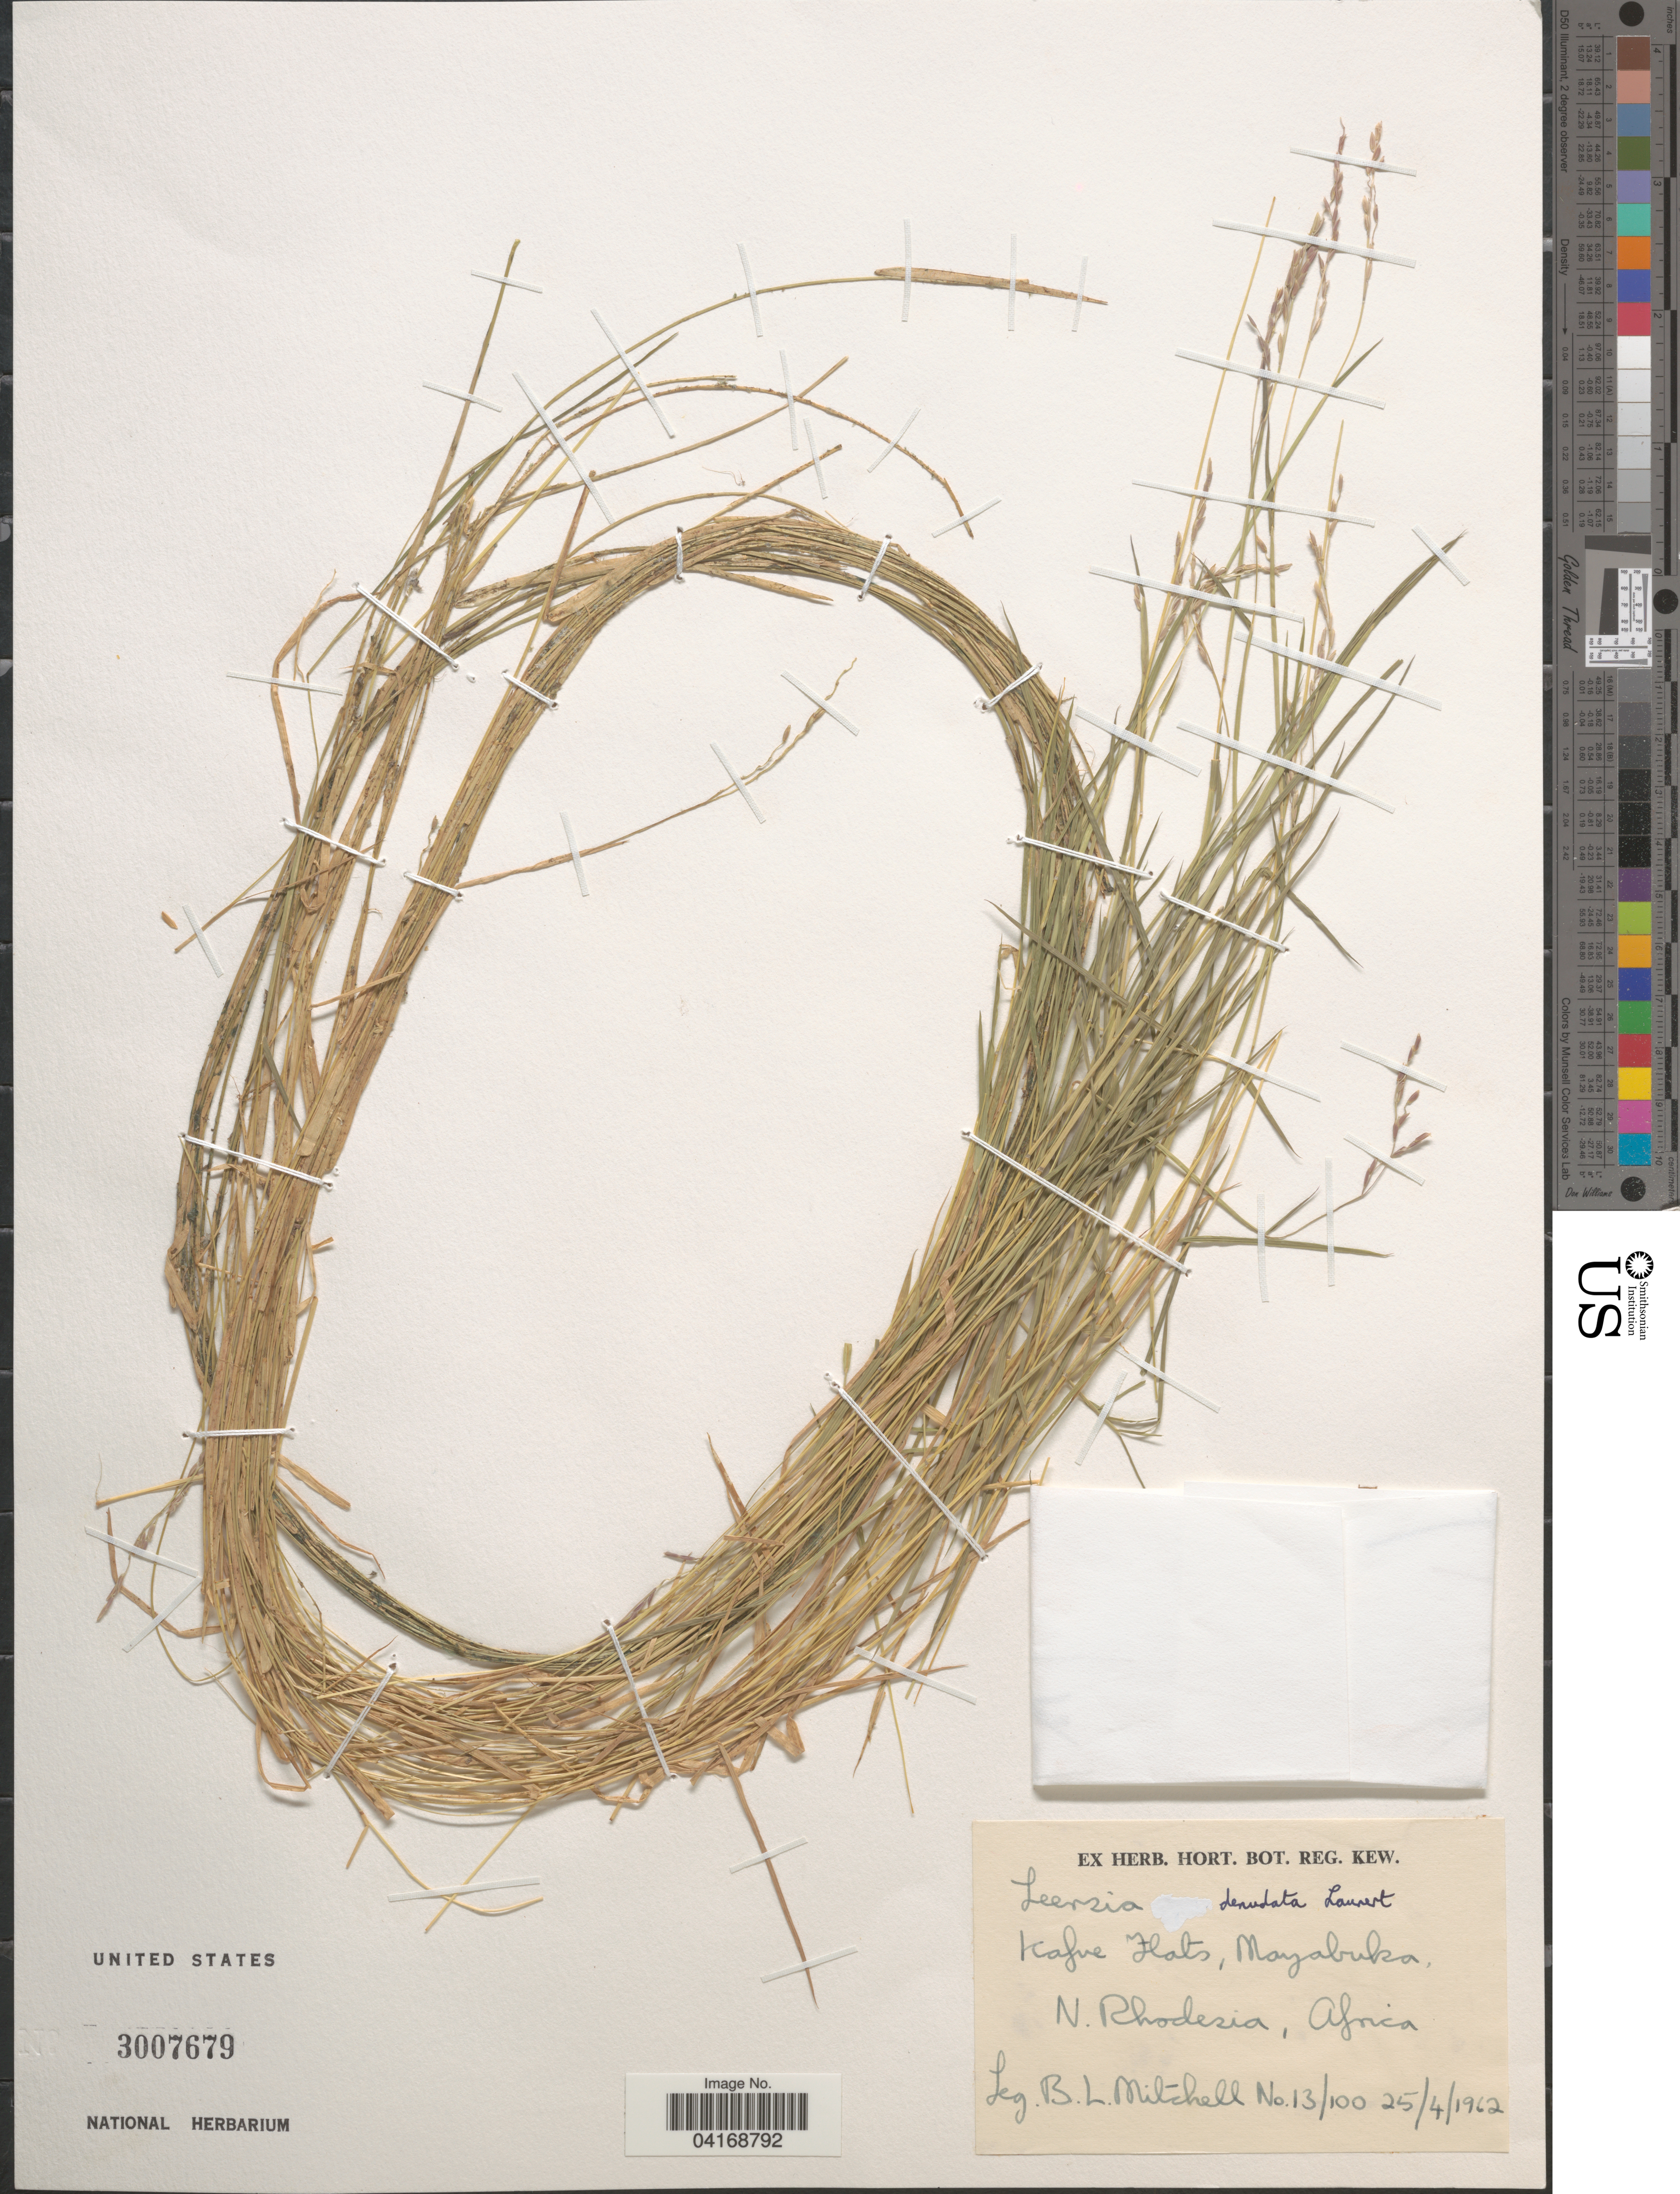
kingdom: Plantae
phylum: Tracheophyta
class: Liliopsida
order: Poales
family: Poaceae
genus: Leersia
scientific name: Leersia denudata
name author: Launert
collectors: B. Mitchell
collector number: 13/100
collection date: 1962-04-25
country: Zambia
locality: Kafue Flats, Mazabuka. N. Rhodesia.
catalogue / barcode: US 3007679